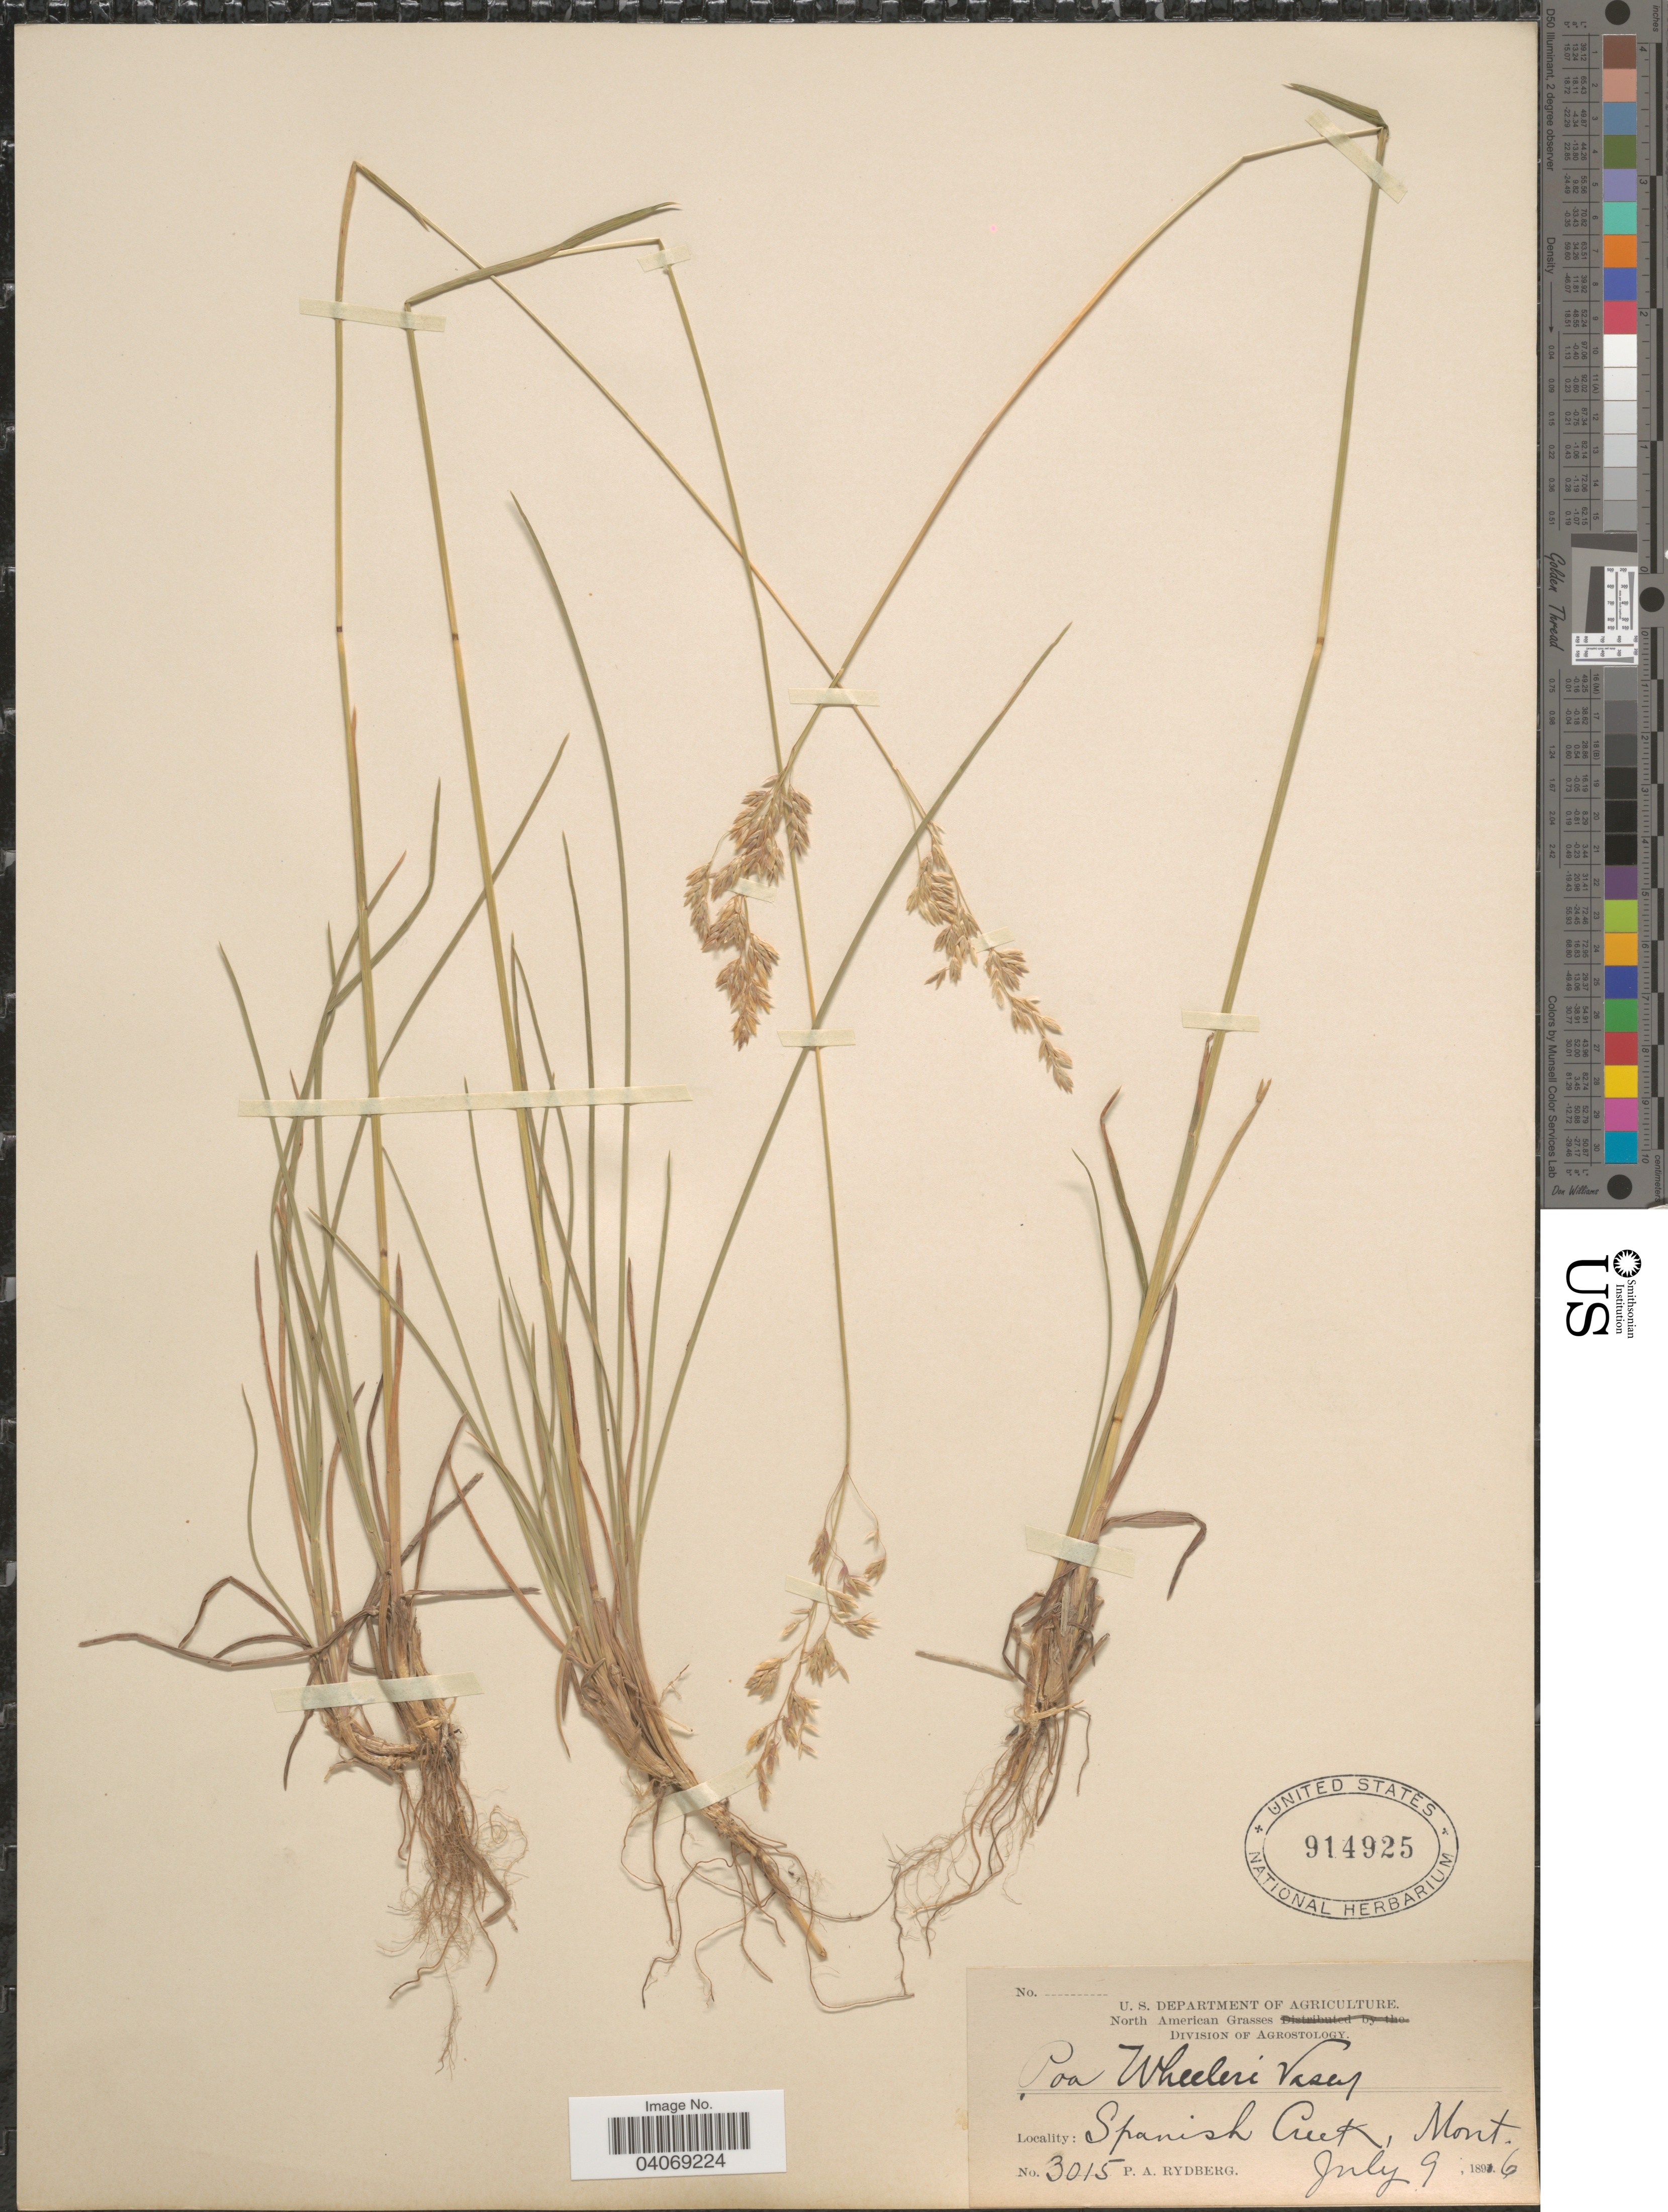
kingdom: Plantae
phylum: Tracheophyta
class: Liliopsida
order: Poales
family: Poaceae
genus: Poa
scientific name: Poa wheeleri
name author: Vasey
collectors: P. A. Rydberg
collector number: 3015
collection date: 1896-07-09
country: United States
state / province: Montana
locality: Spanish Creek.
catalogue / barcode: US 914925